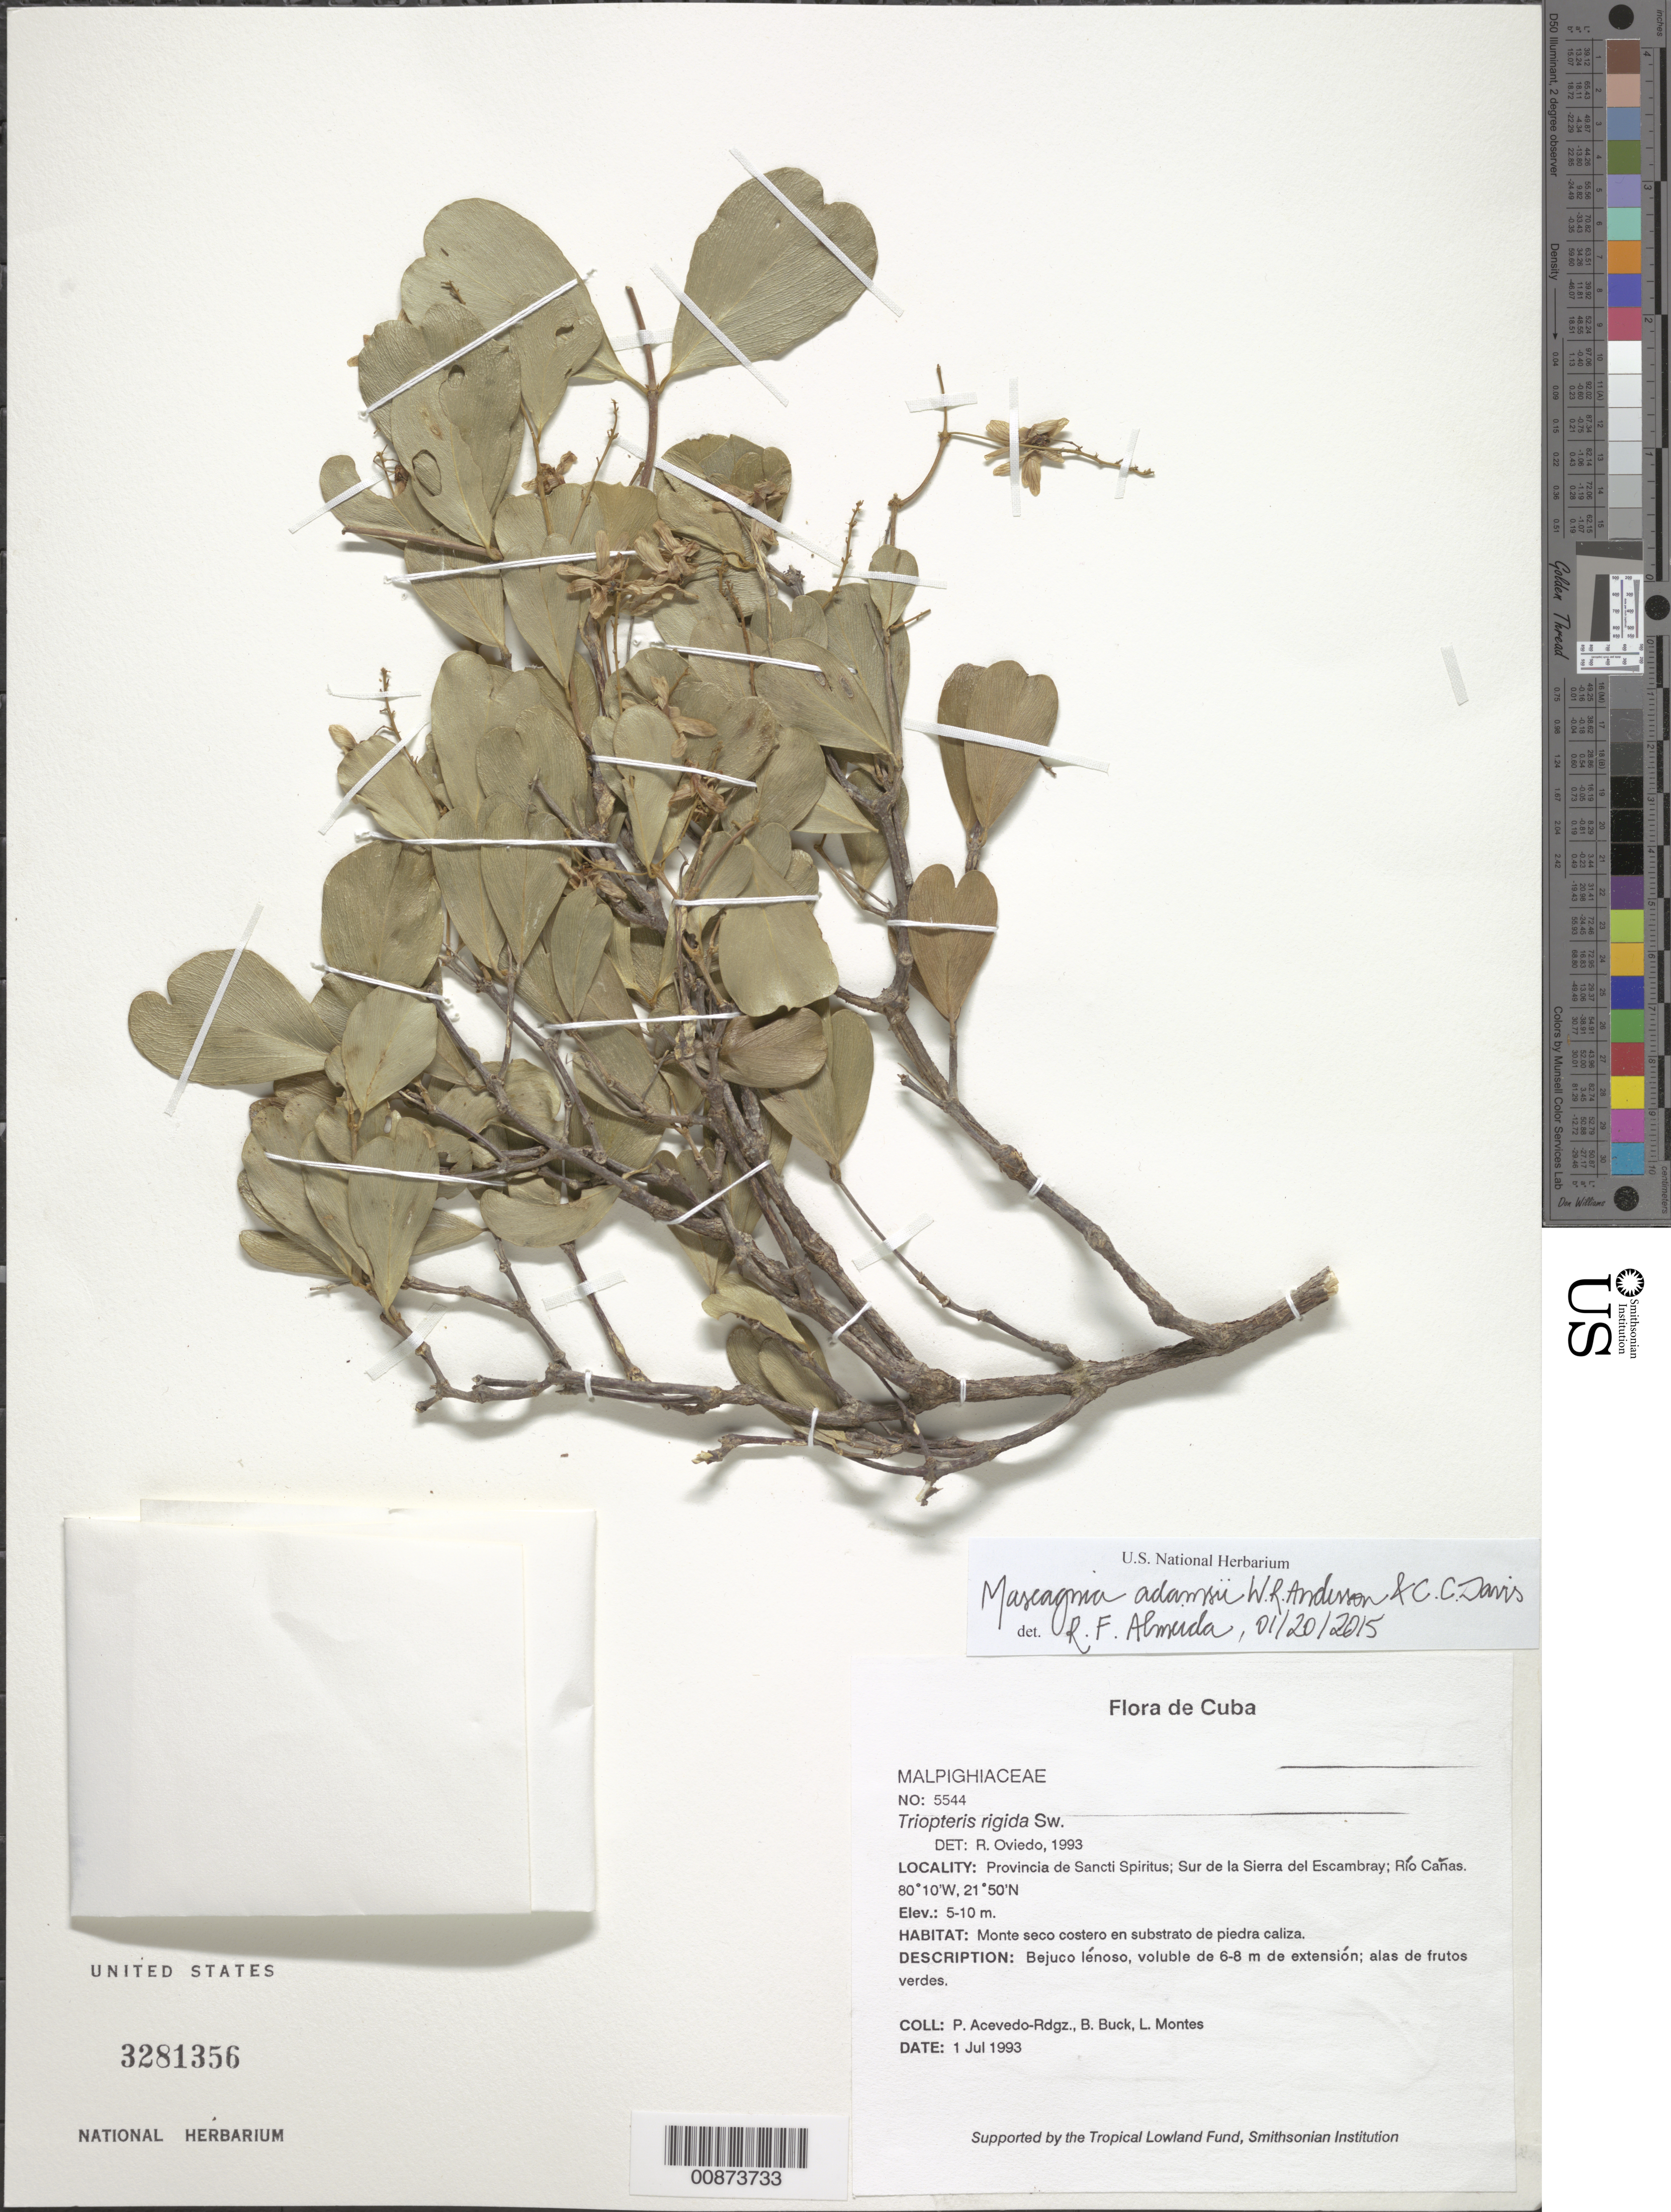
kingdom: Plantae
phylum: Tracheophyta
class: Magnoliopsida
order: Malpighiales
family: Malpighiaceae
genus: Mascagnia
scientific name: Mascagnia adamsii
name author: W.R. Anderson & C. Davis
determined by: De Almeida, R. F., (HUEFS), Universidade Estadual de Feira de Santana (BRAZIL)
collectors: P. Acevedo-Rodr., B. Buck & L. Montes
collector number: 5544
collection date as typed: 01 Jul 1993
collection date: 1993-07-01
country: Cuba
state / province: Sancti Spiritus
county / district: Municipio de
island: Cuba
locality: Sur de la Sierra del Escambray; Río Canas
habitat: Monte seco costero en substrato de piedra caliza.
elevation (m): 5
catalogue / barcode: US 3281356